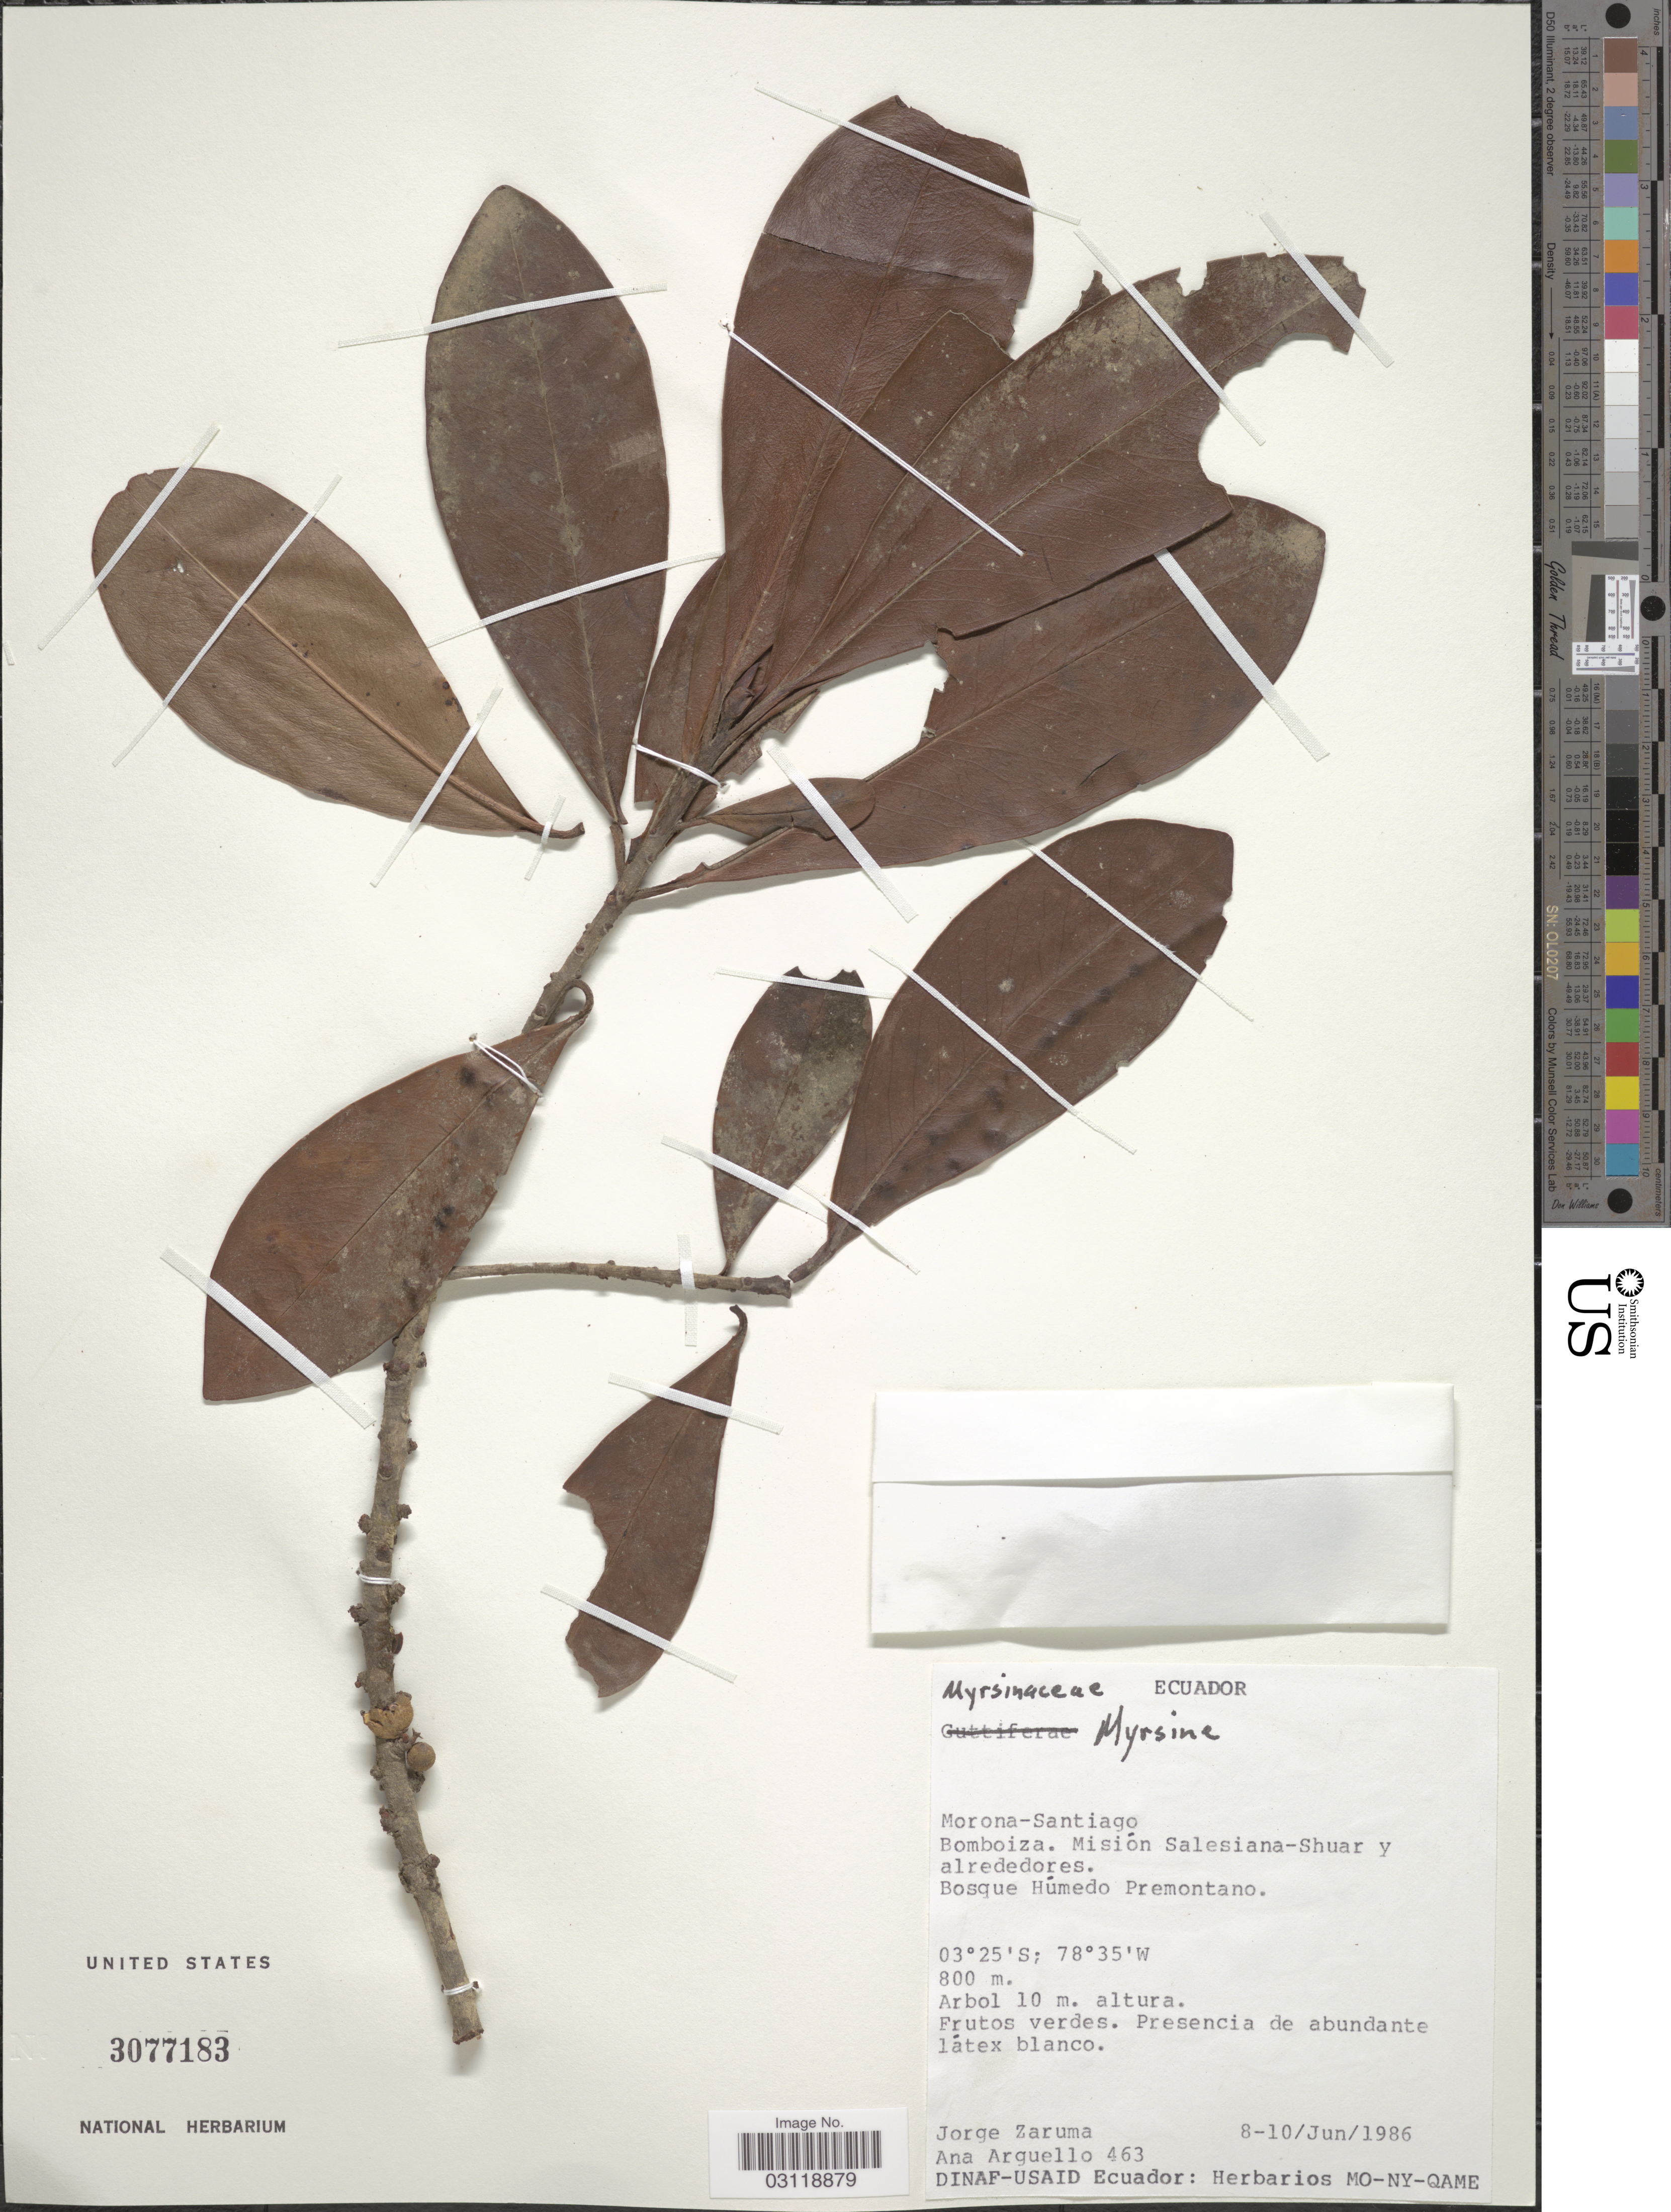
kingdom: Plantae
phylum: Tracheophyta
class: Magnoliopsida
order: Ericales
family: Primulaceae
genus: Rapanea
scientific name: Rapanea sp.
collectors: J. Zaruma & A. Arguello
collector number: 463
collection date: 1986-06-08/1986-06-10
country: Ecuador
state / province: Morona-Santiago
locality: Bomboiza. Misión Salesiana-Shuar y alrededores.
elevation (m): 800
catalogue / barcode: US 3077183